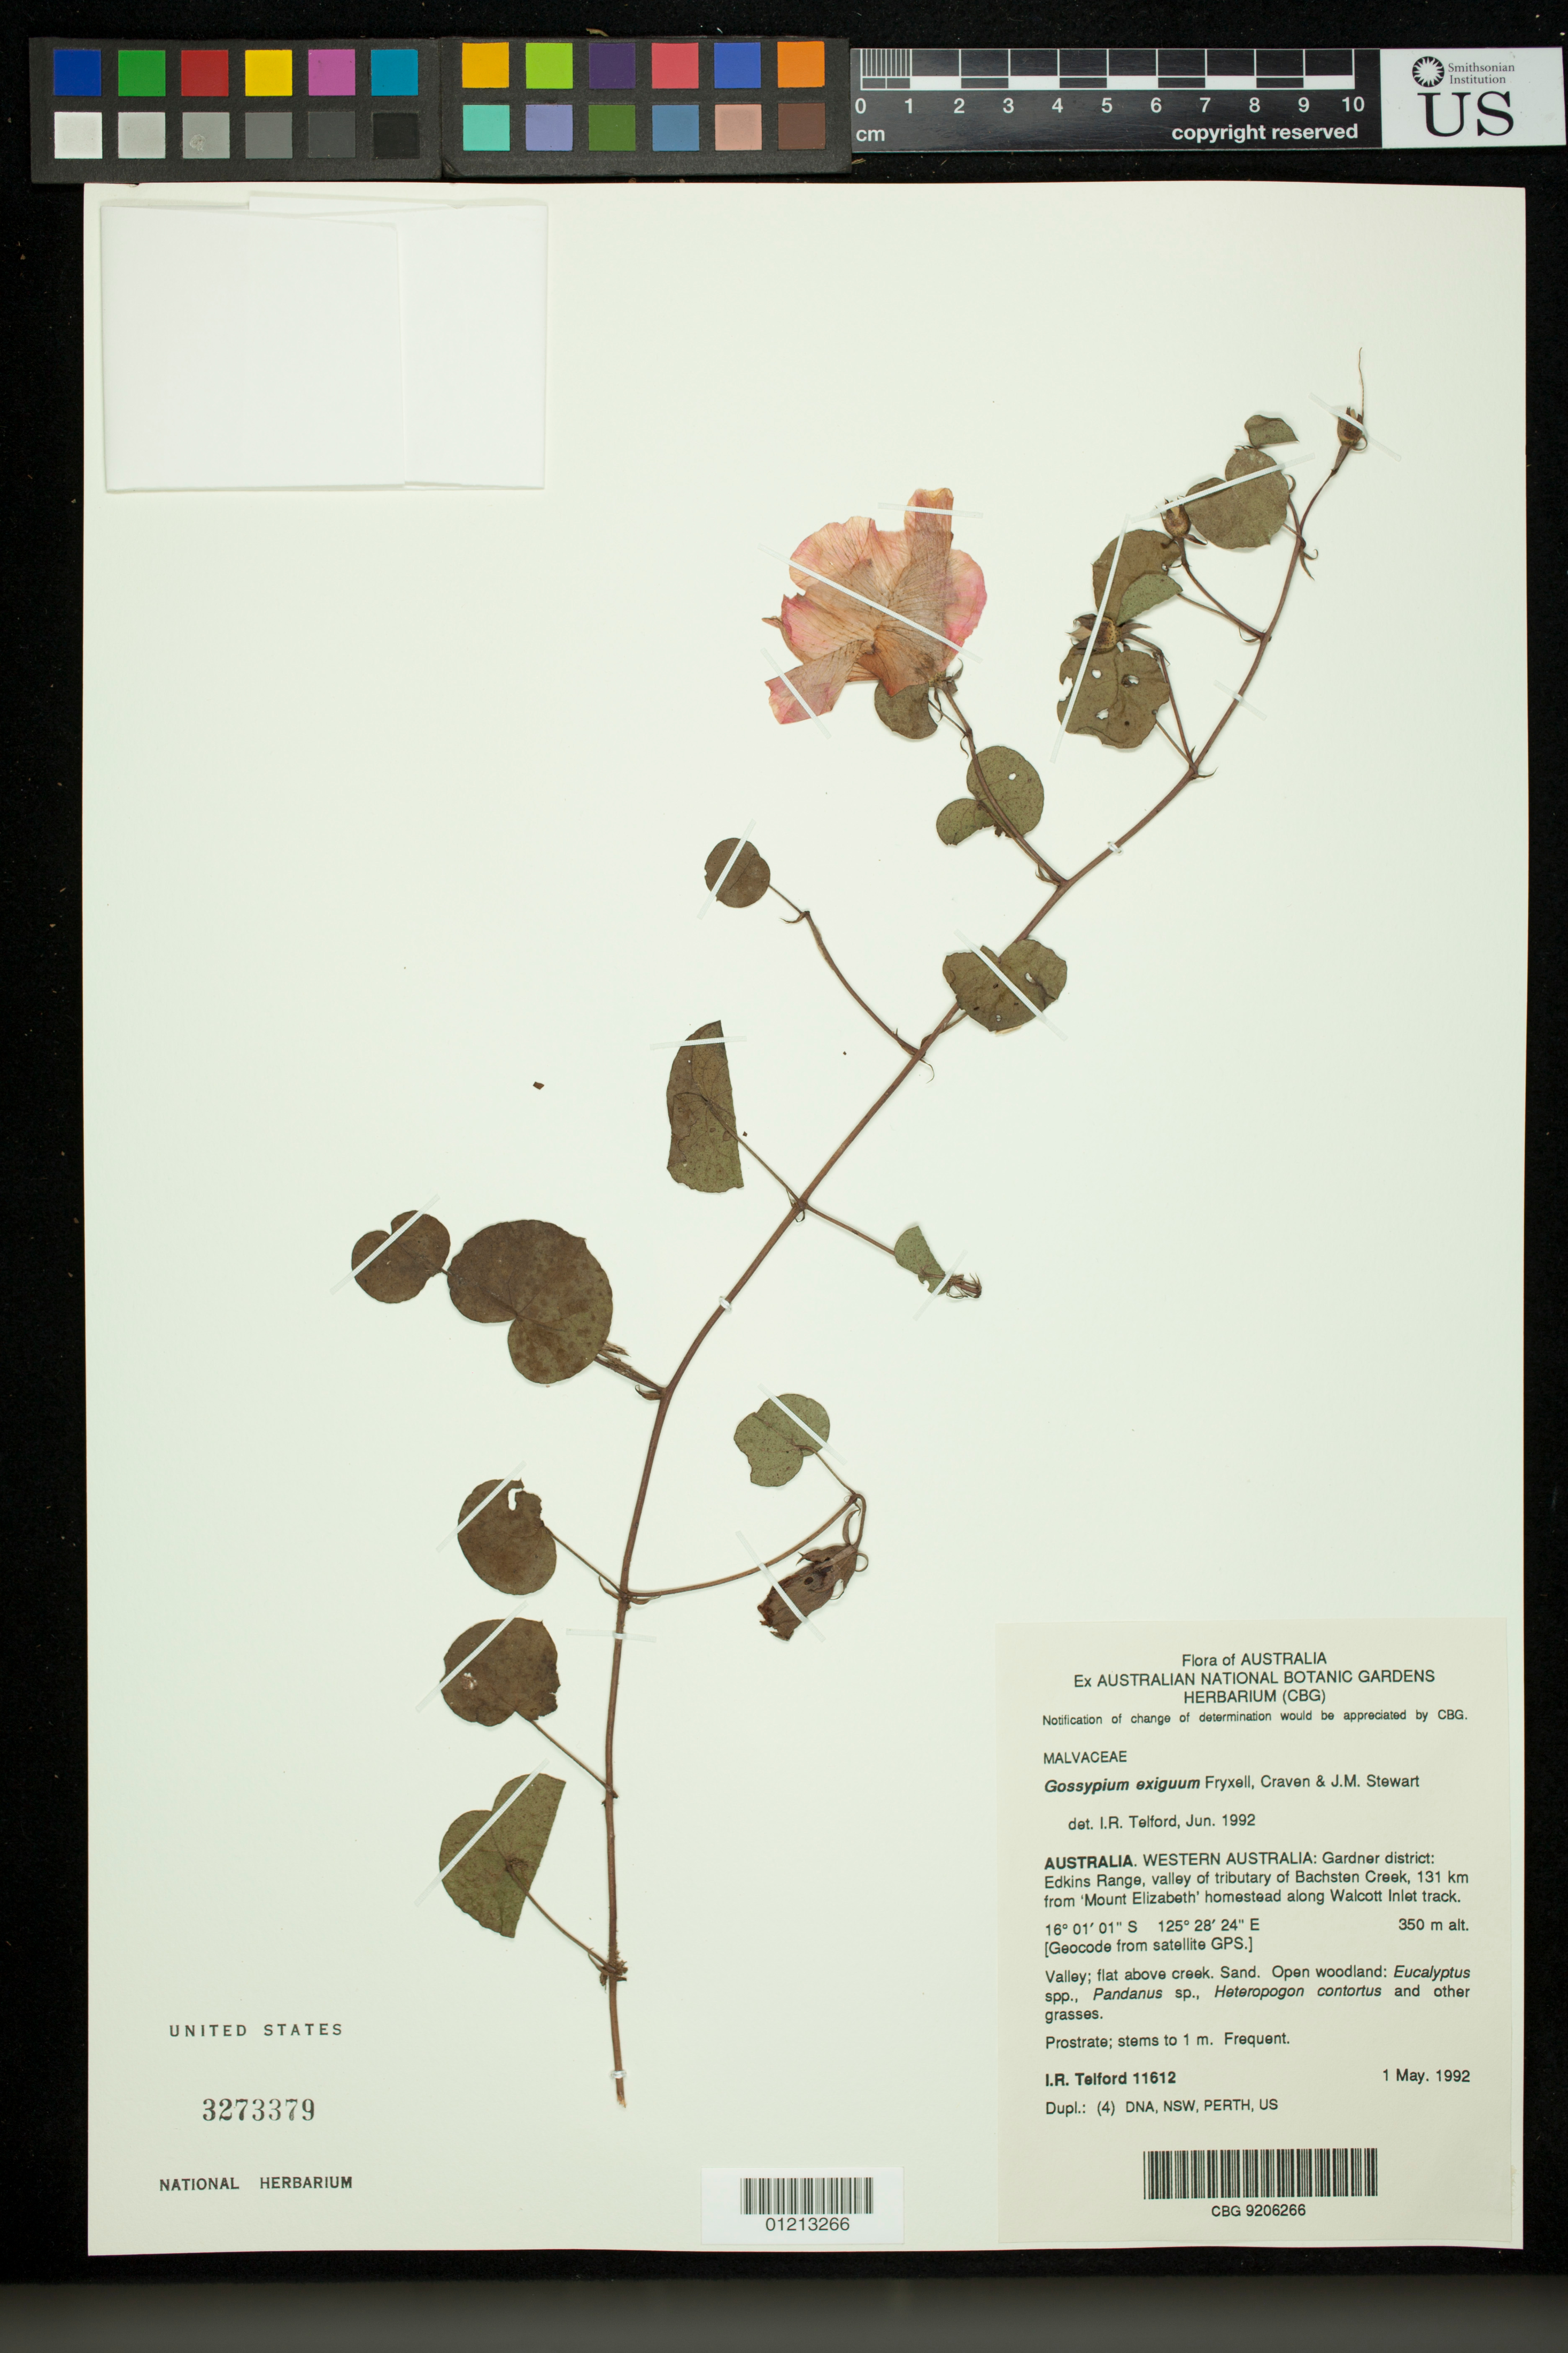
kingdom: Plantae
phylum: Tracheophyta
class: Magnoliopsida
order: Malvales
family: Malvaceae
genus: Gossypium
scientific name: Gossypium exiguum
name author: Fryxell et al.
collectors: I. R. Telford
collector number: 11612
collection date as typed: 05 Jan 1992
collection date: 1992-01-05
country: Australia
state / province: Western Australia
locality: Western Australia: Gardner district: Edkins Range, valley of tributary of Bachsten Creek, 131 km from 'Mount Elizabeth' homestead along Walcott Inlet track.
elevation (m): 350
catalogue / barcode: US 3273379